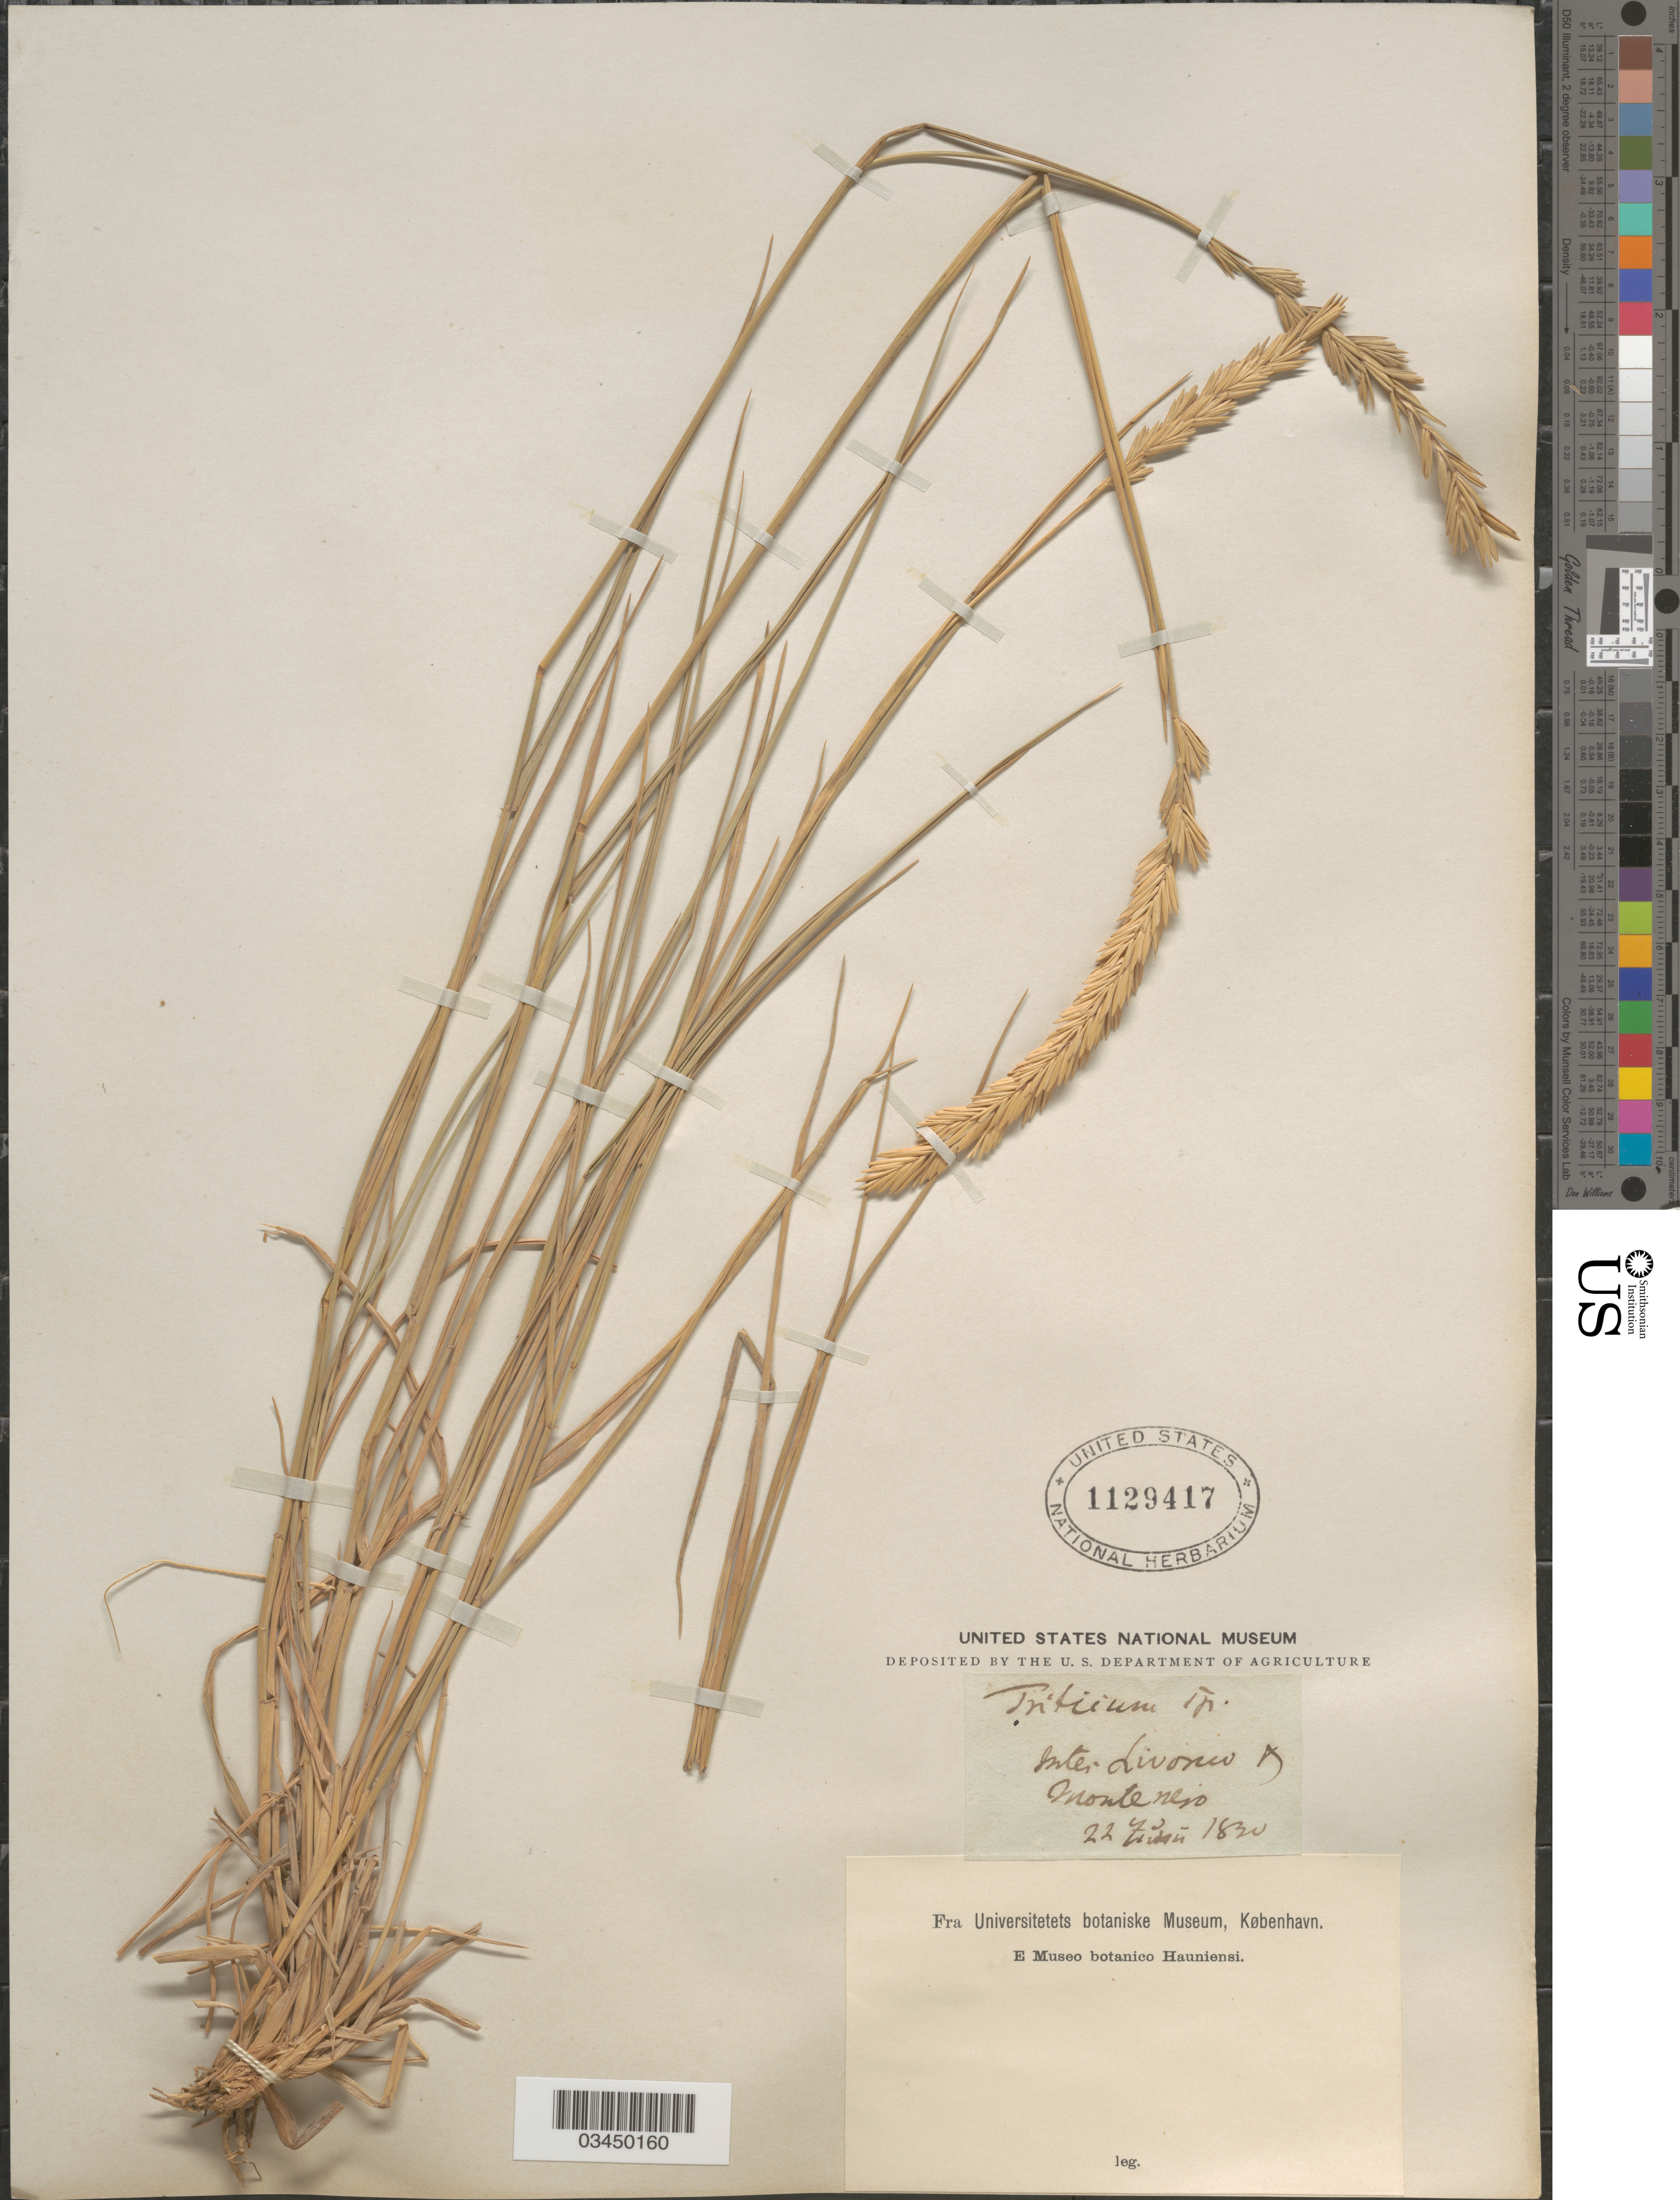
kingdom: Plantae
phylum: Tracheophyta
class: Liliopsida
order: Poales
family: Poaceae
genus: Elymus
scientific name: Elymus sp.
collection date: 1830-06-22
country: Italy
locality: Mtes Livorno & Monte Alp.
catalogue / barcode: US 1129417